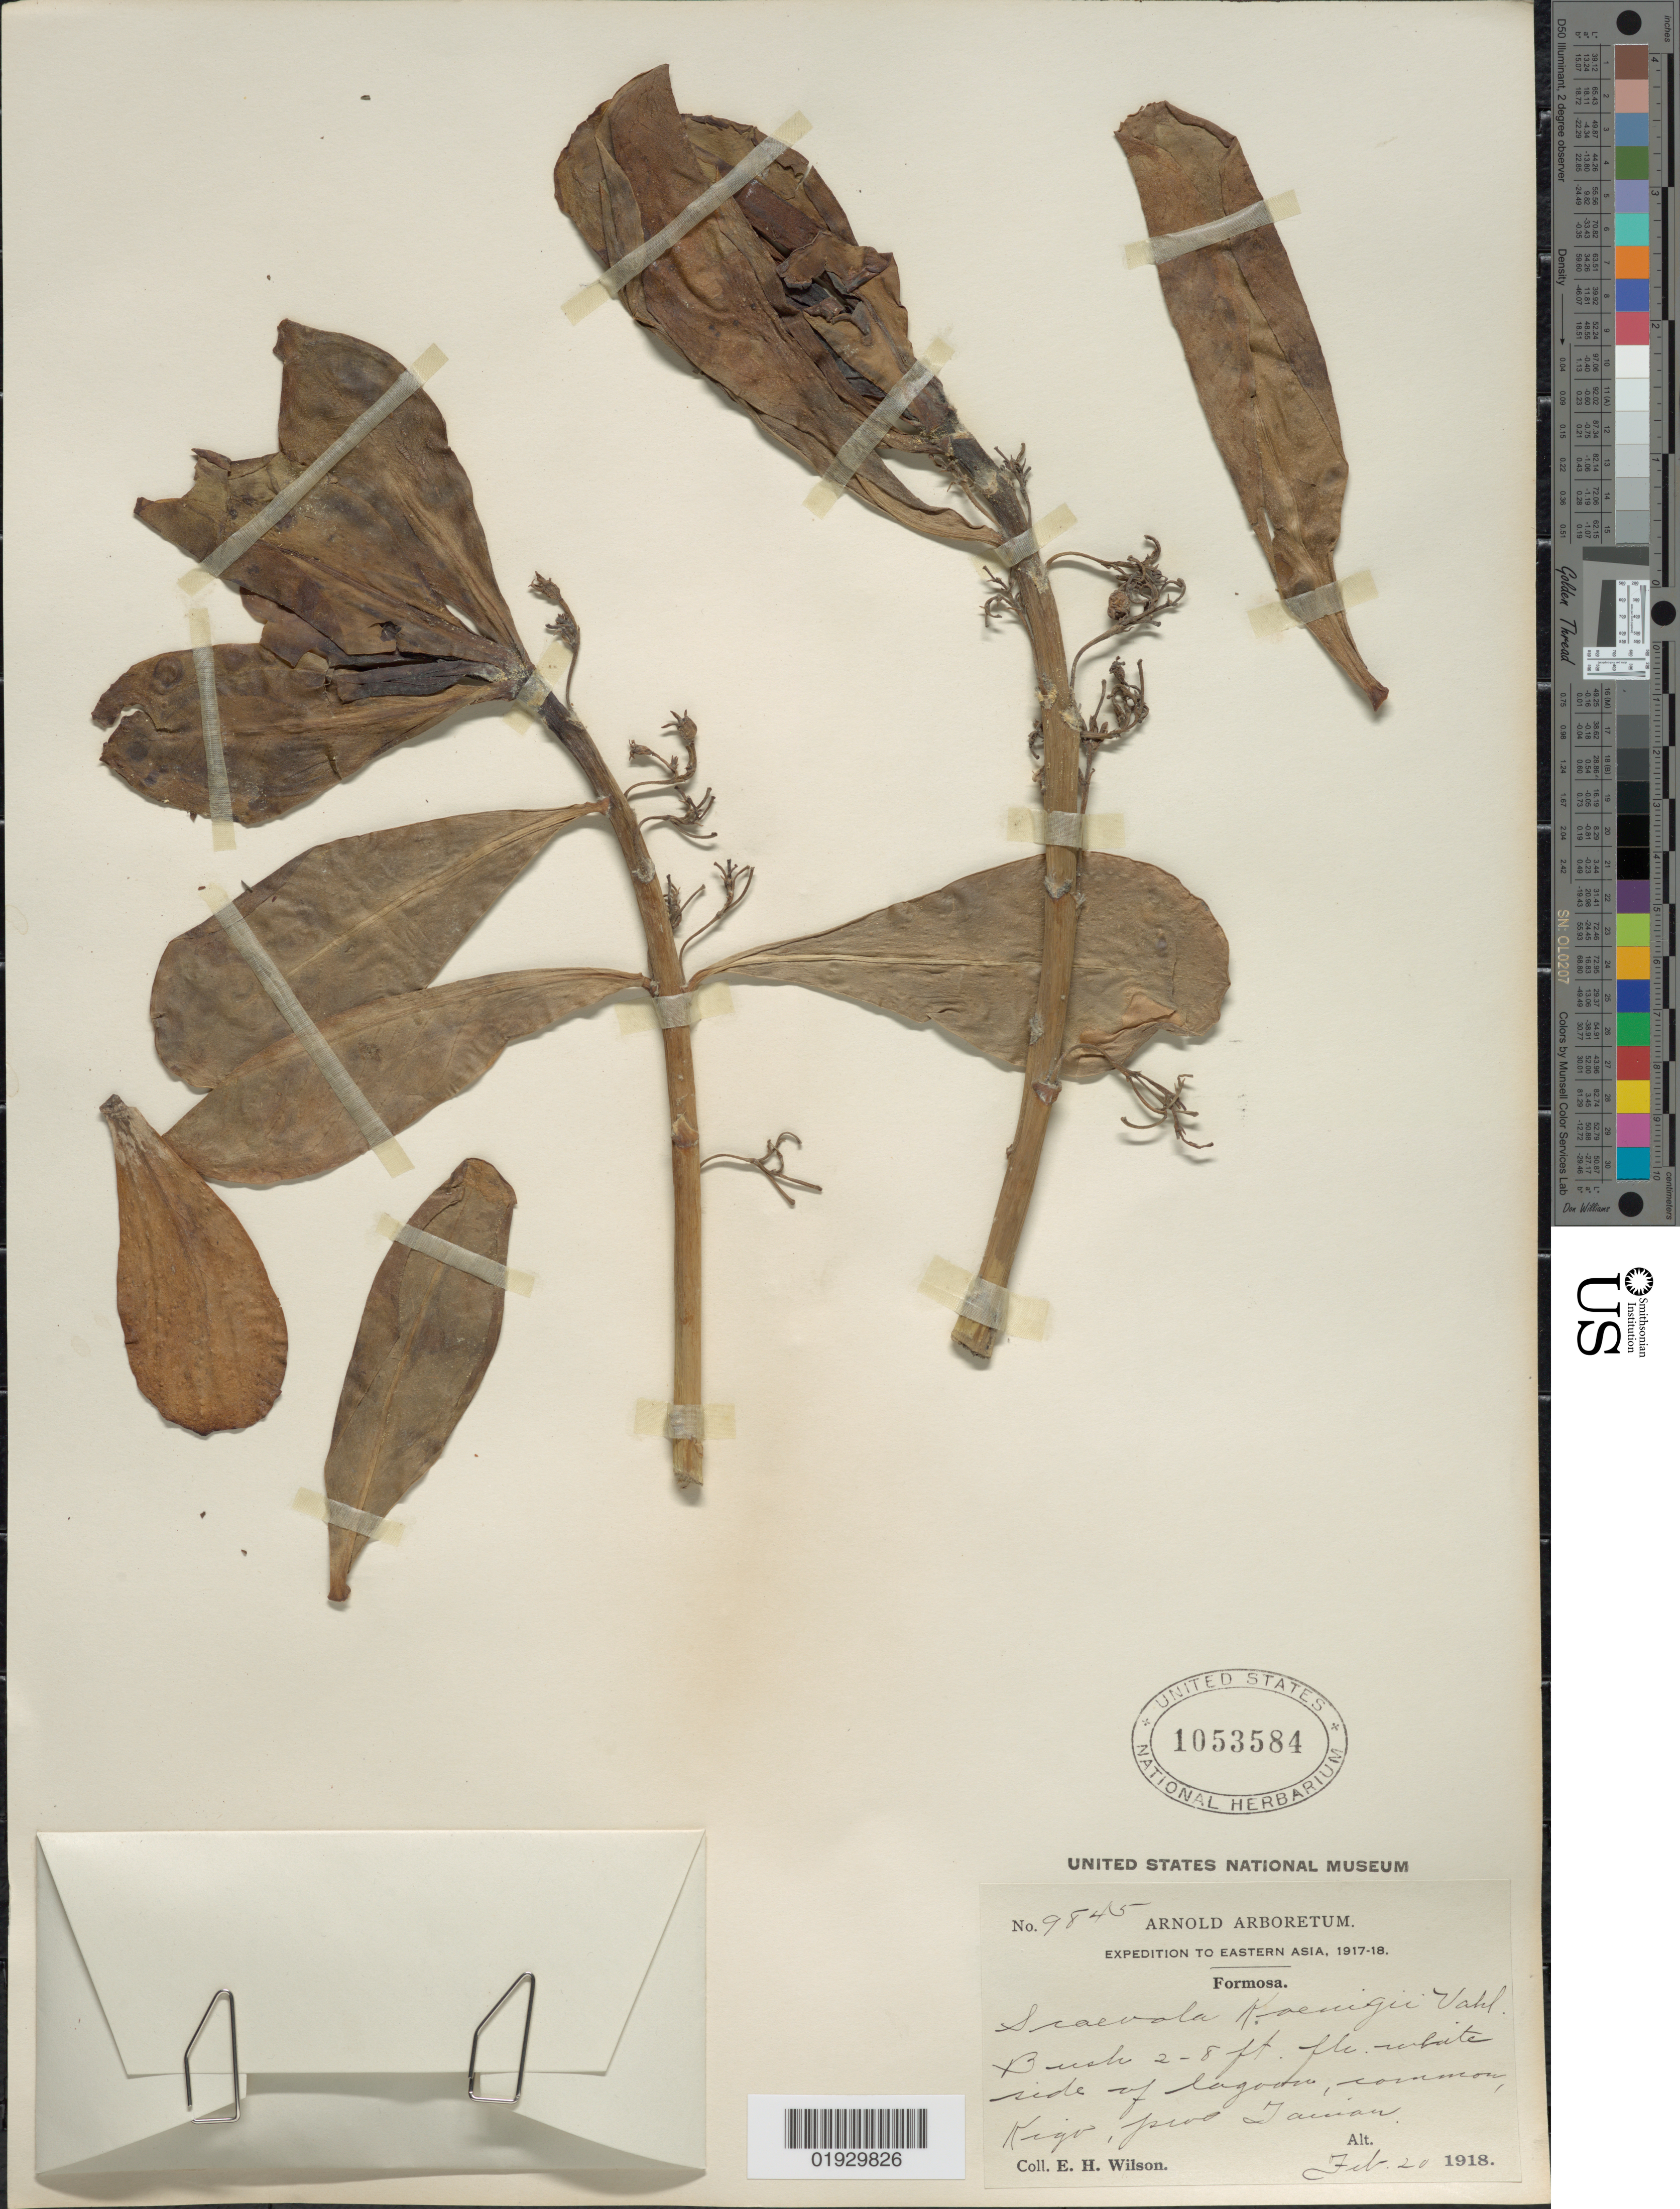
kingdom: Plantae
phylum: Tracheophyta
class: Magnoliopsida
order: Asterales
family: Goodeniaceae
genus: Scaevola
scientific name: Scaevola taccada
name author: (Gaertn.) Roxb.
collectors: E. Wilson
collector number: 9845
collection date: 1918-02-20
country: Taiwan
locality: Eastern Asia. Formosa. Side of lagoon, common, Kigo, pivo Jaman.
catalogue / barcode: US 1053584